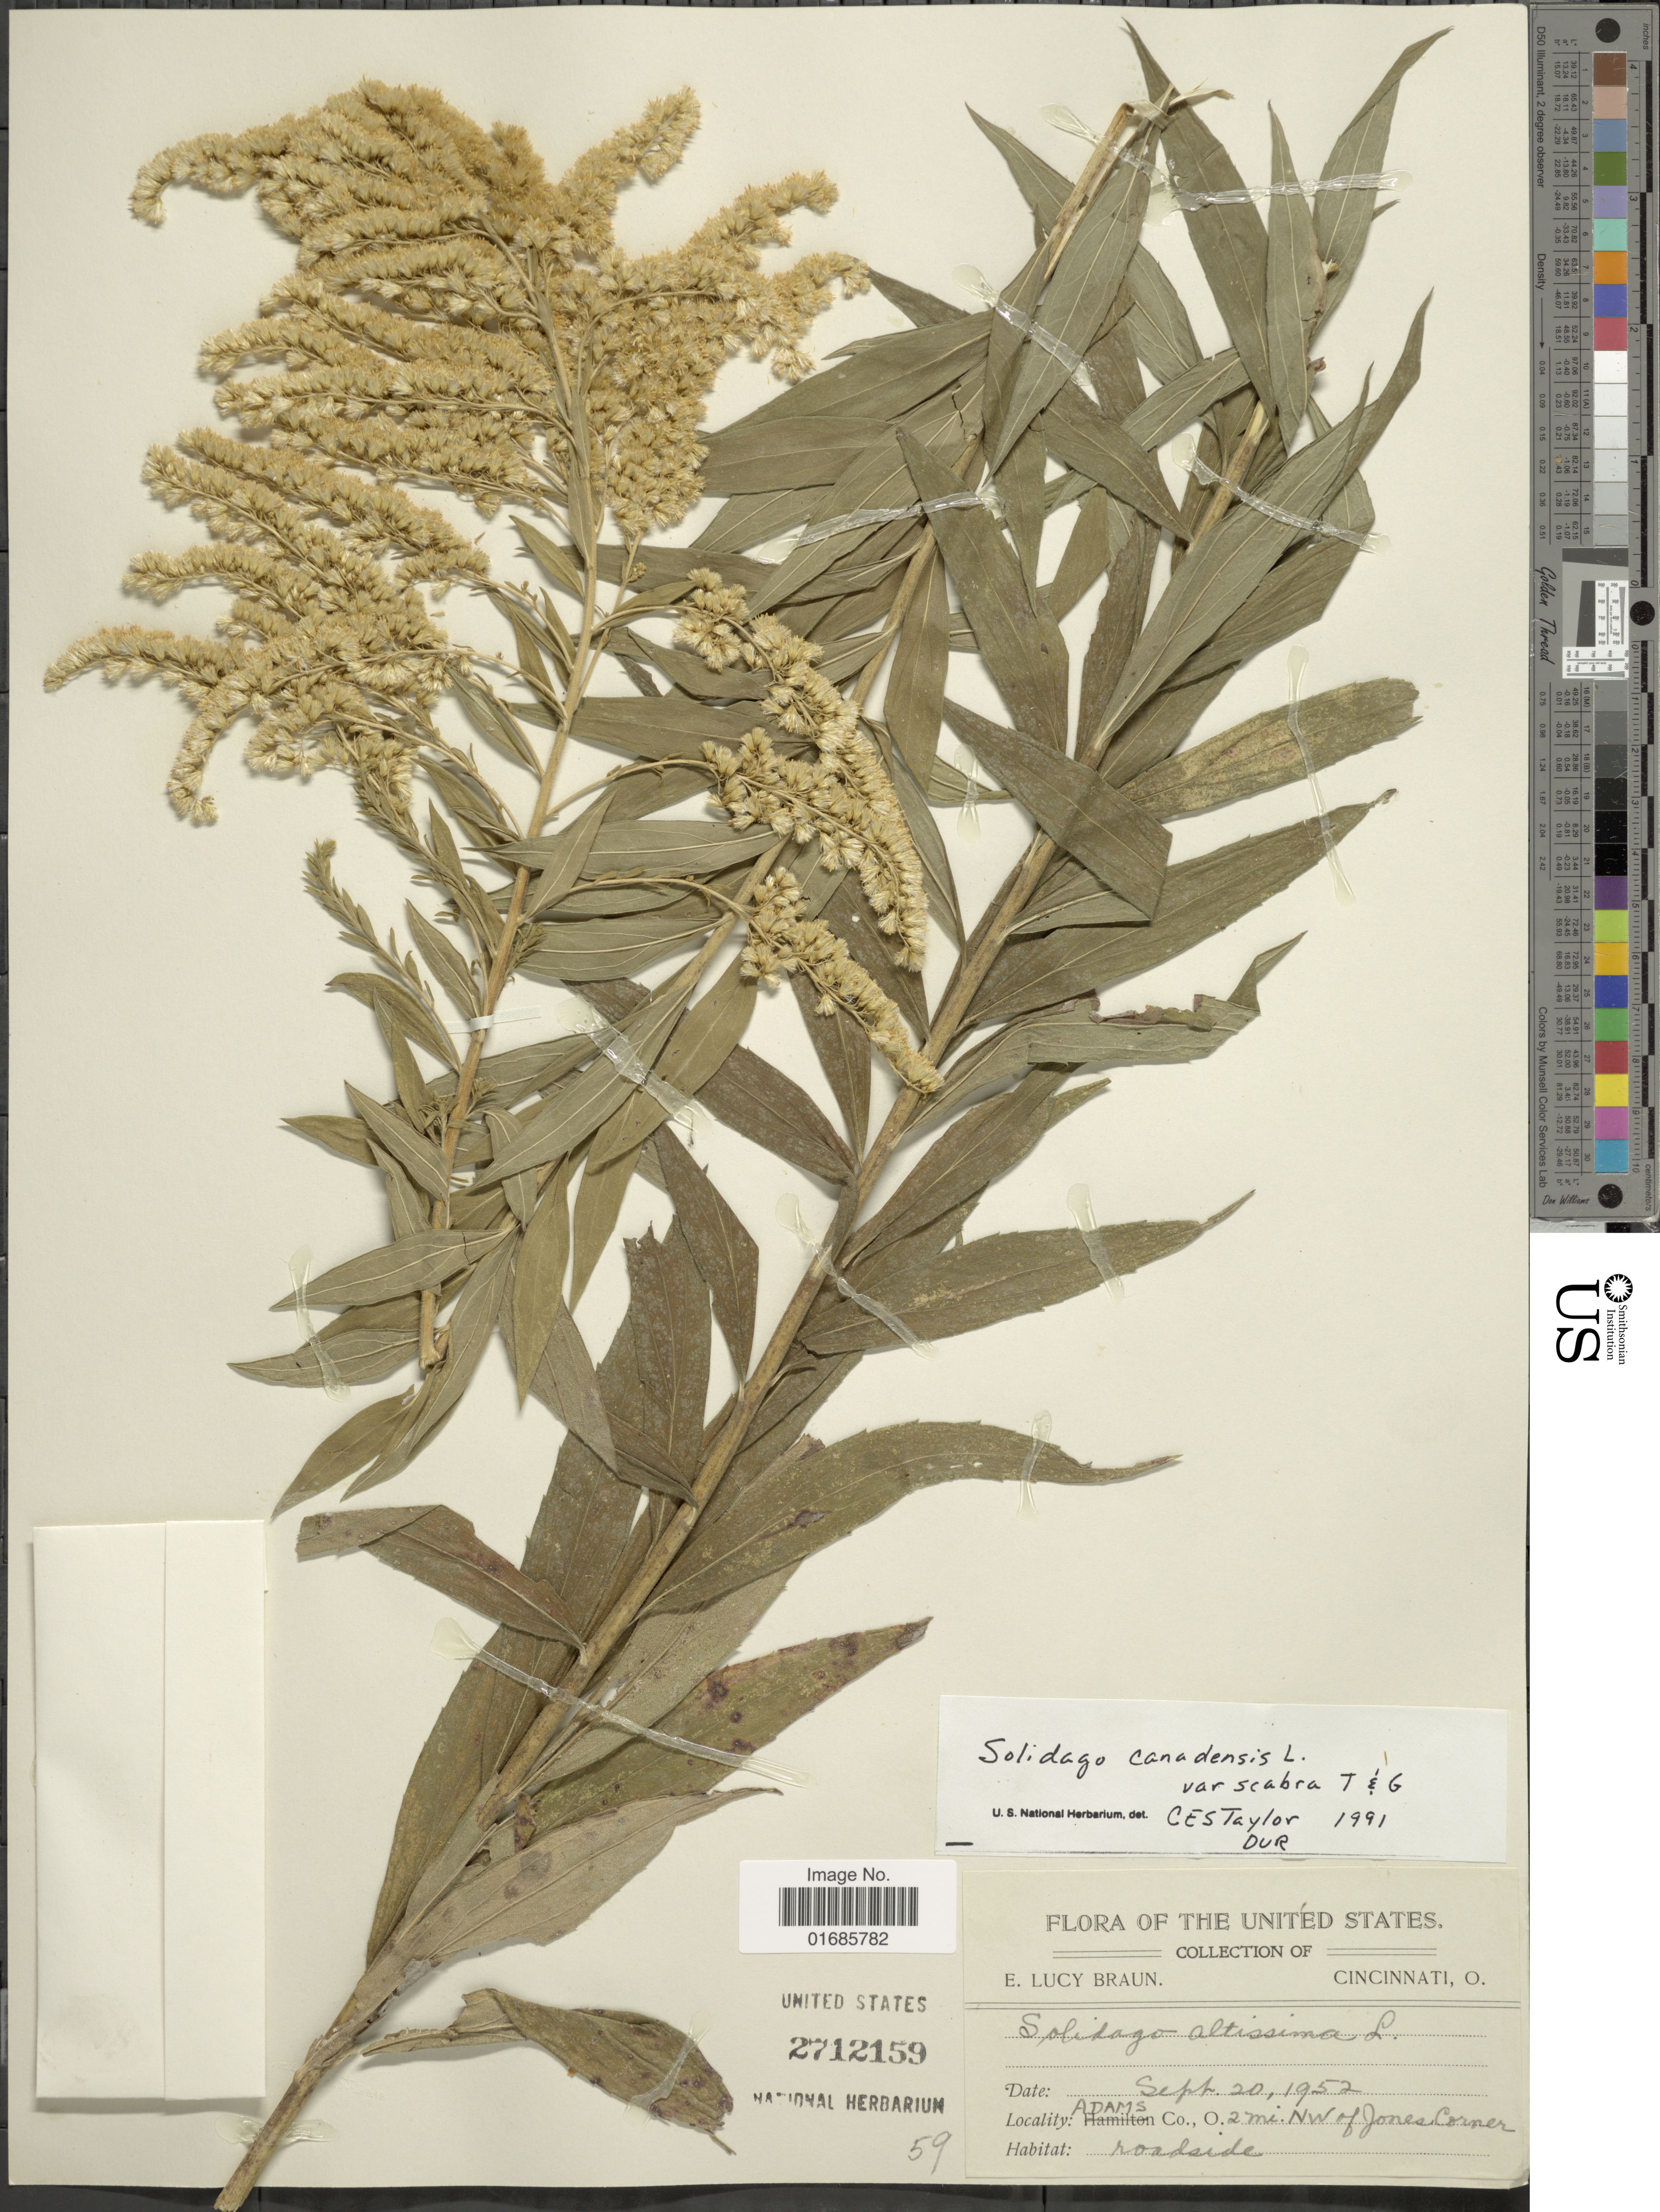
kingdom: Plantae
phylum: Tracheophyta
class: Magnoliopsida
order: Asterales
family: Asteraceae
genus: Solidago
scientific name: Solidago canadensis var. scabra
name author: (Muhl. ex Willd.) Torr. & A. Gray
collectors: E. L. Braun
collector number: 59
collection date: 1952-09-20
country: United States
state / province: Ohio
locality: Adams Co., O., 2 mi. NW of Jones Corner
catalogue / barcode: US 2712159